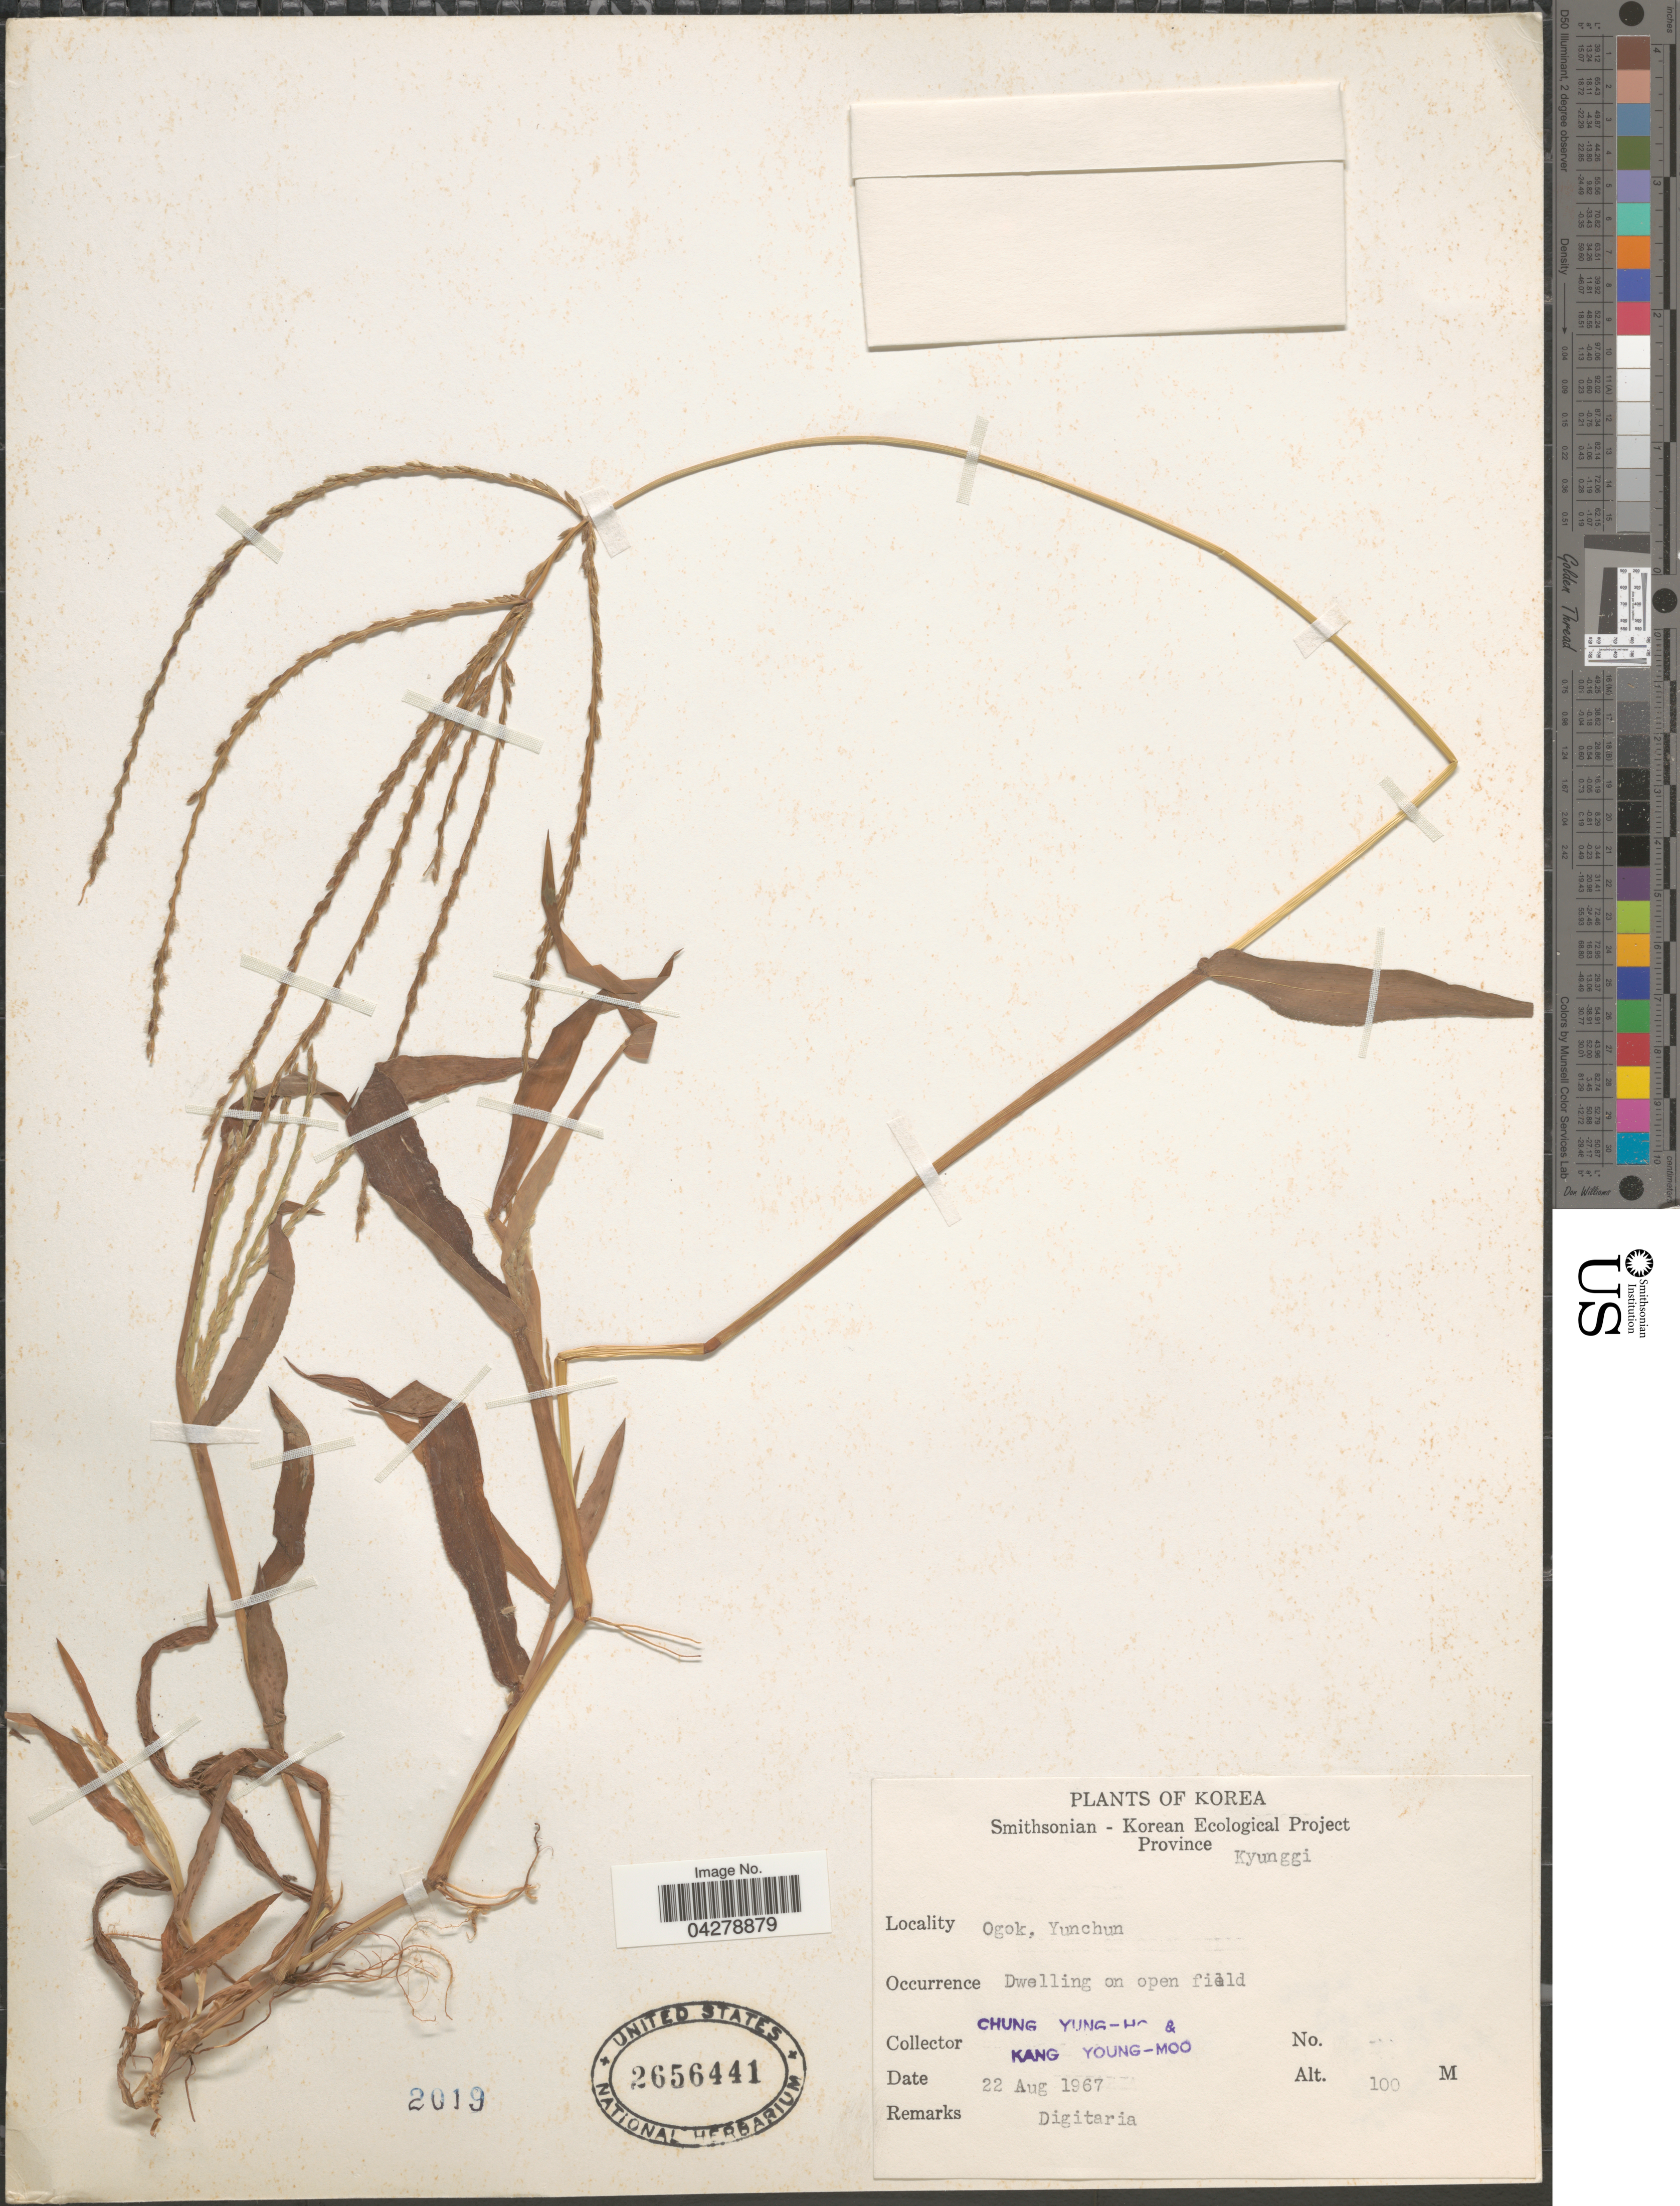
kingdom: Plantae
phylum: Tracheophyta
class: Liliopsida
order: Poales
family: Poaceae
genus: Digitaria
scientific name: Digitaria sp.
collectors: C. Yung-Ho & K. Young-Moo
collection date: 1967-08-22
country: South Korea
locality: Province Kyunggi. Ogok, Yunchun. Dwelling on open field.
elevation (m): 100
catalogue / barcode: US 2656441